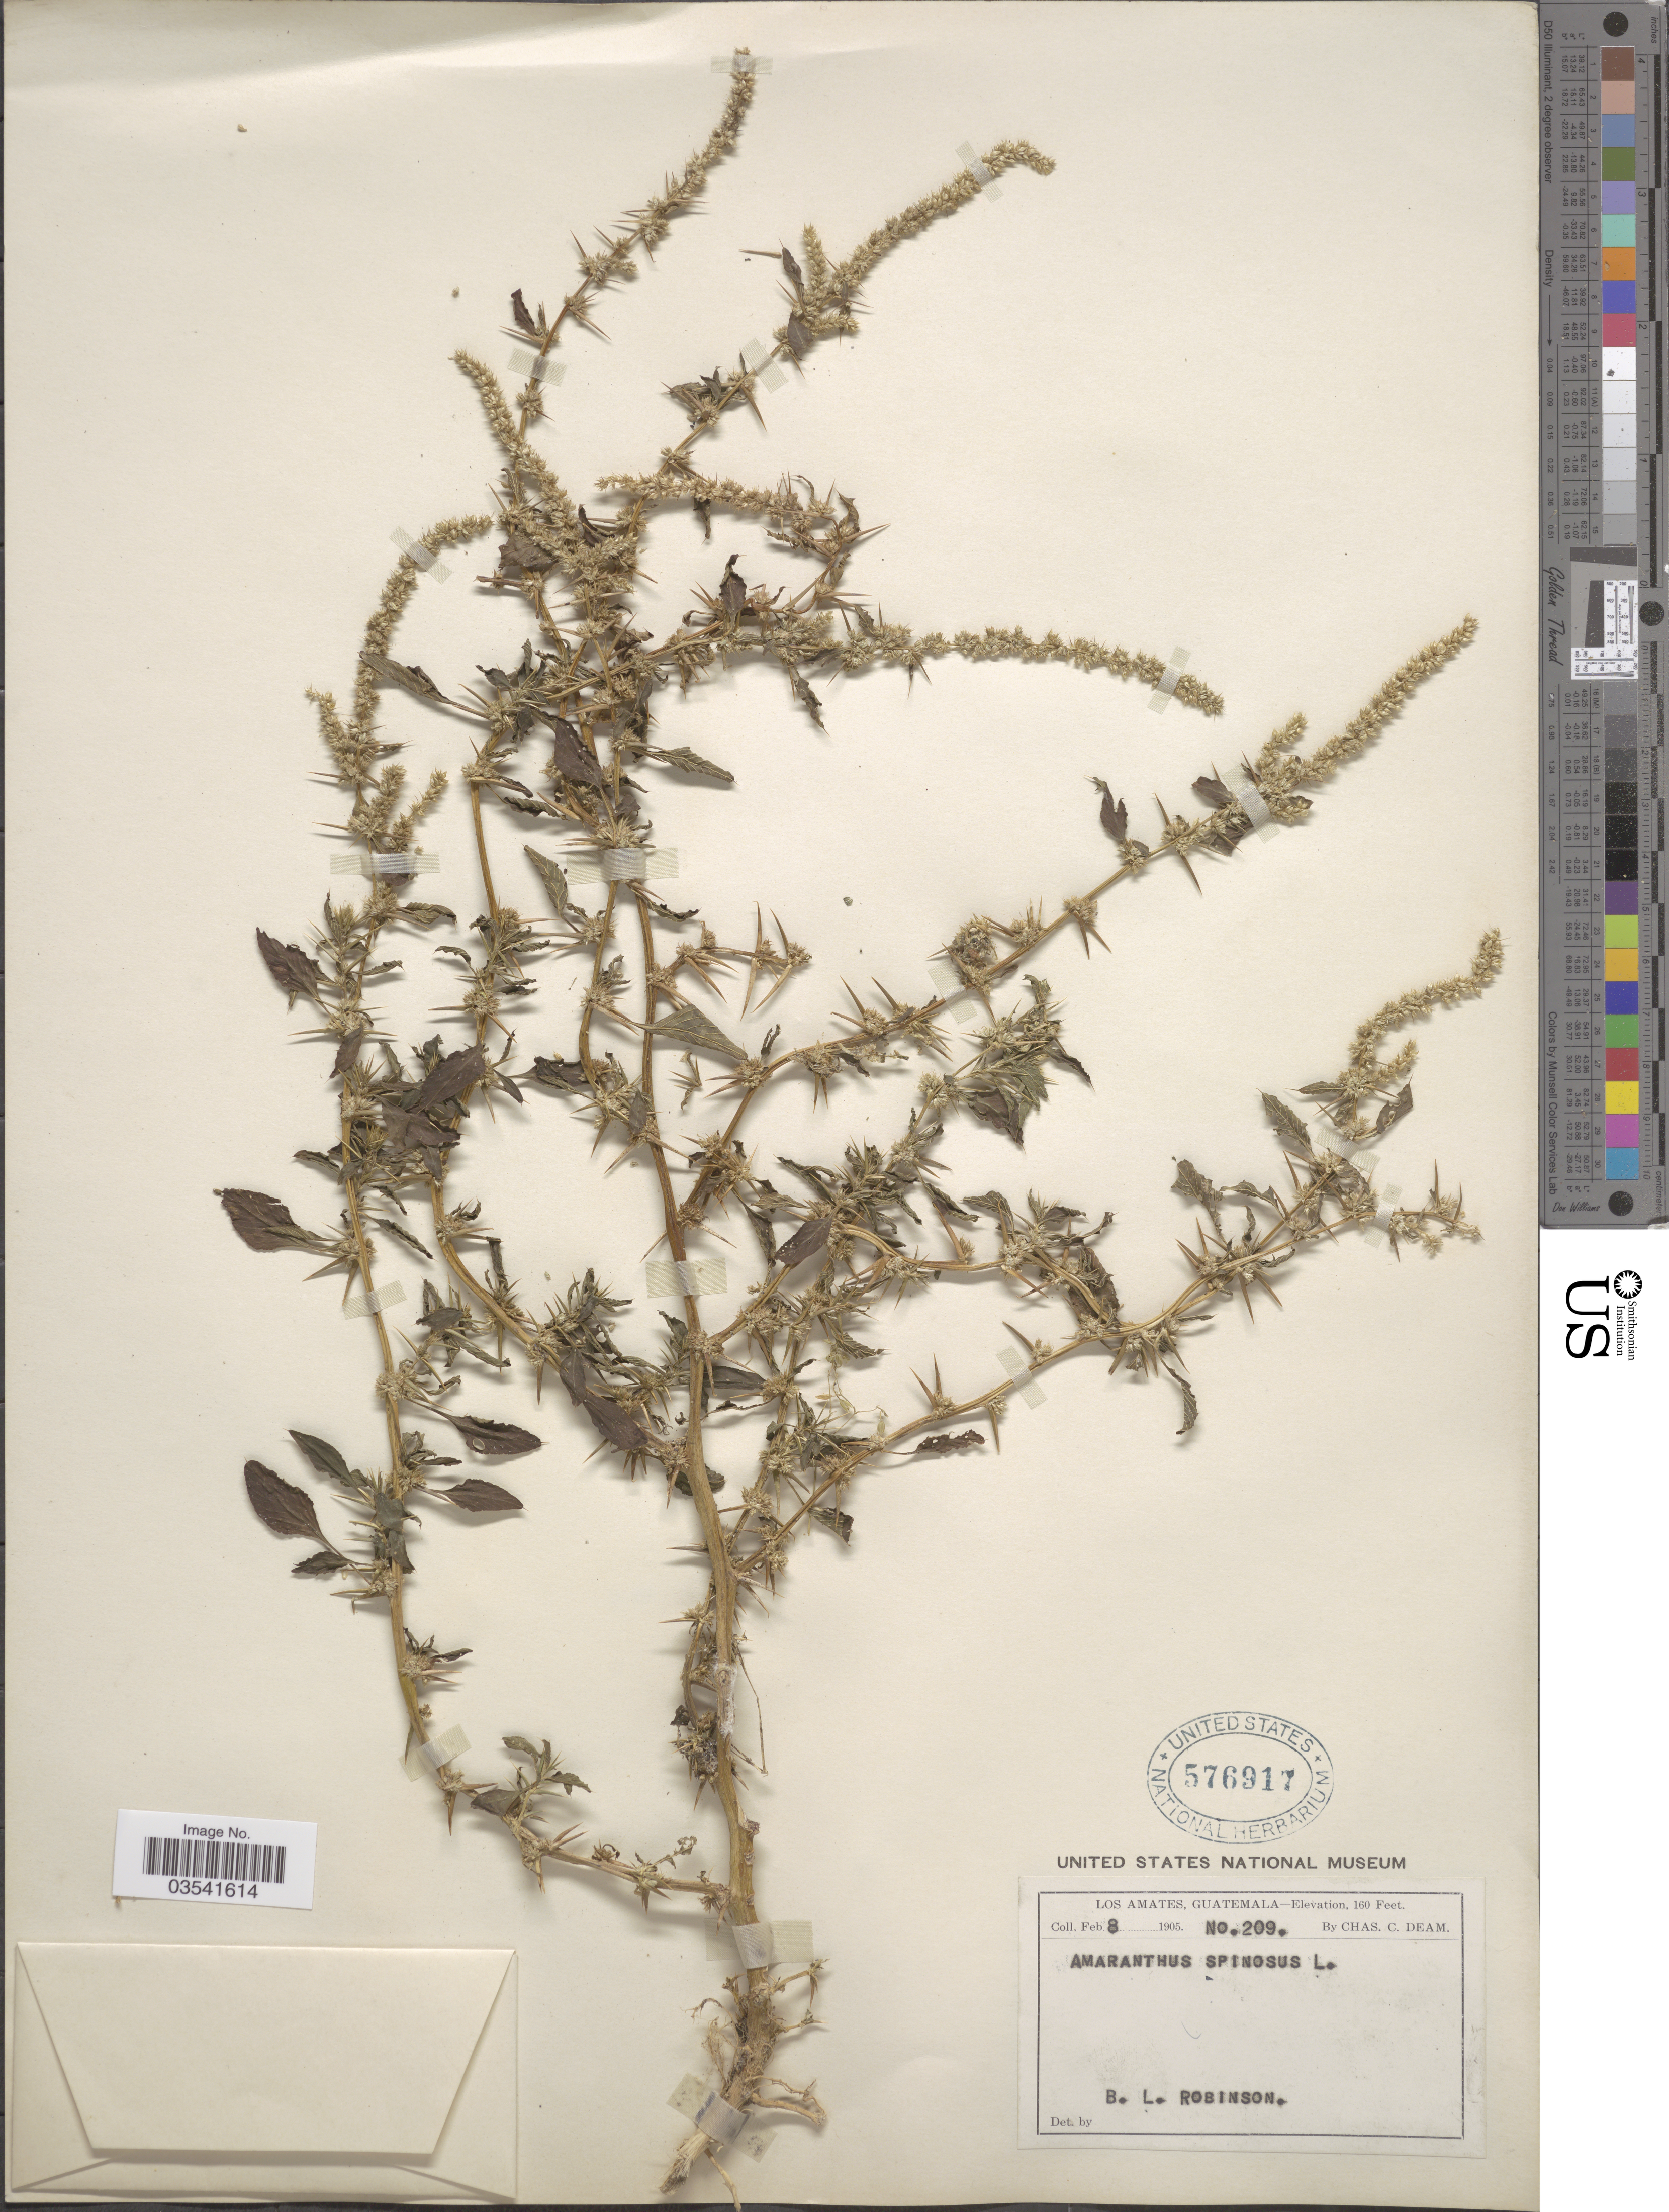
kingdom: Plantae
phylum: Tracheophyta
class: Magnoliopsida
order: Caryophyllales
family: Amaranthaceae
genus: Amaranthus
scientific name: Amaranthus spinosus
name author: L.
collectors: C. C. Deam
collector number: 209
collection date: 1905-02-08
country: Guatemala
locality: Los Amates.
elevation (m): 49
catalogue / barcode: US 576917